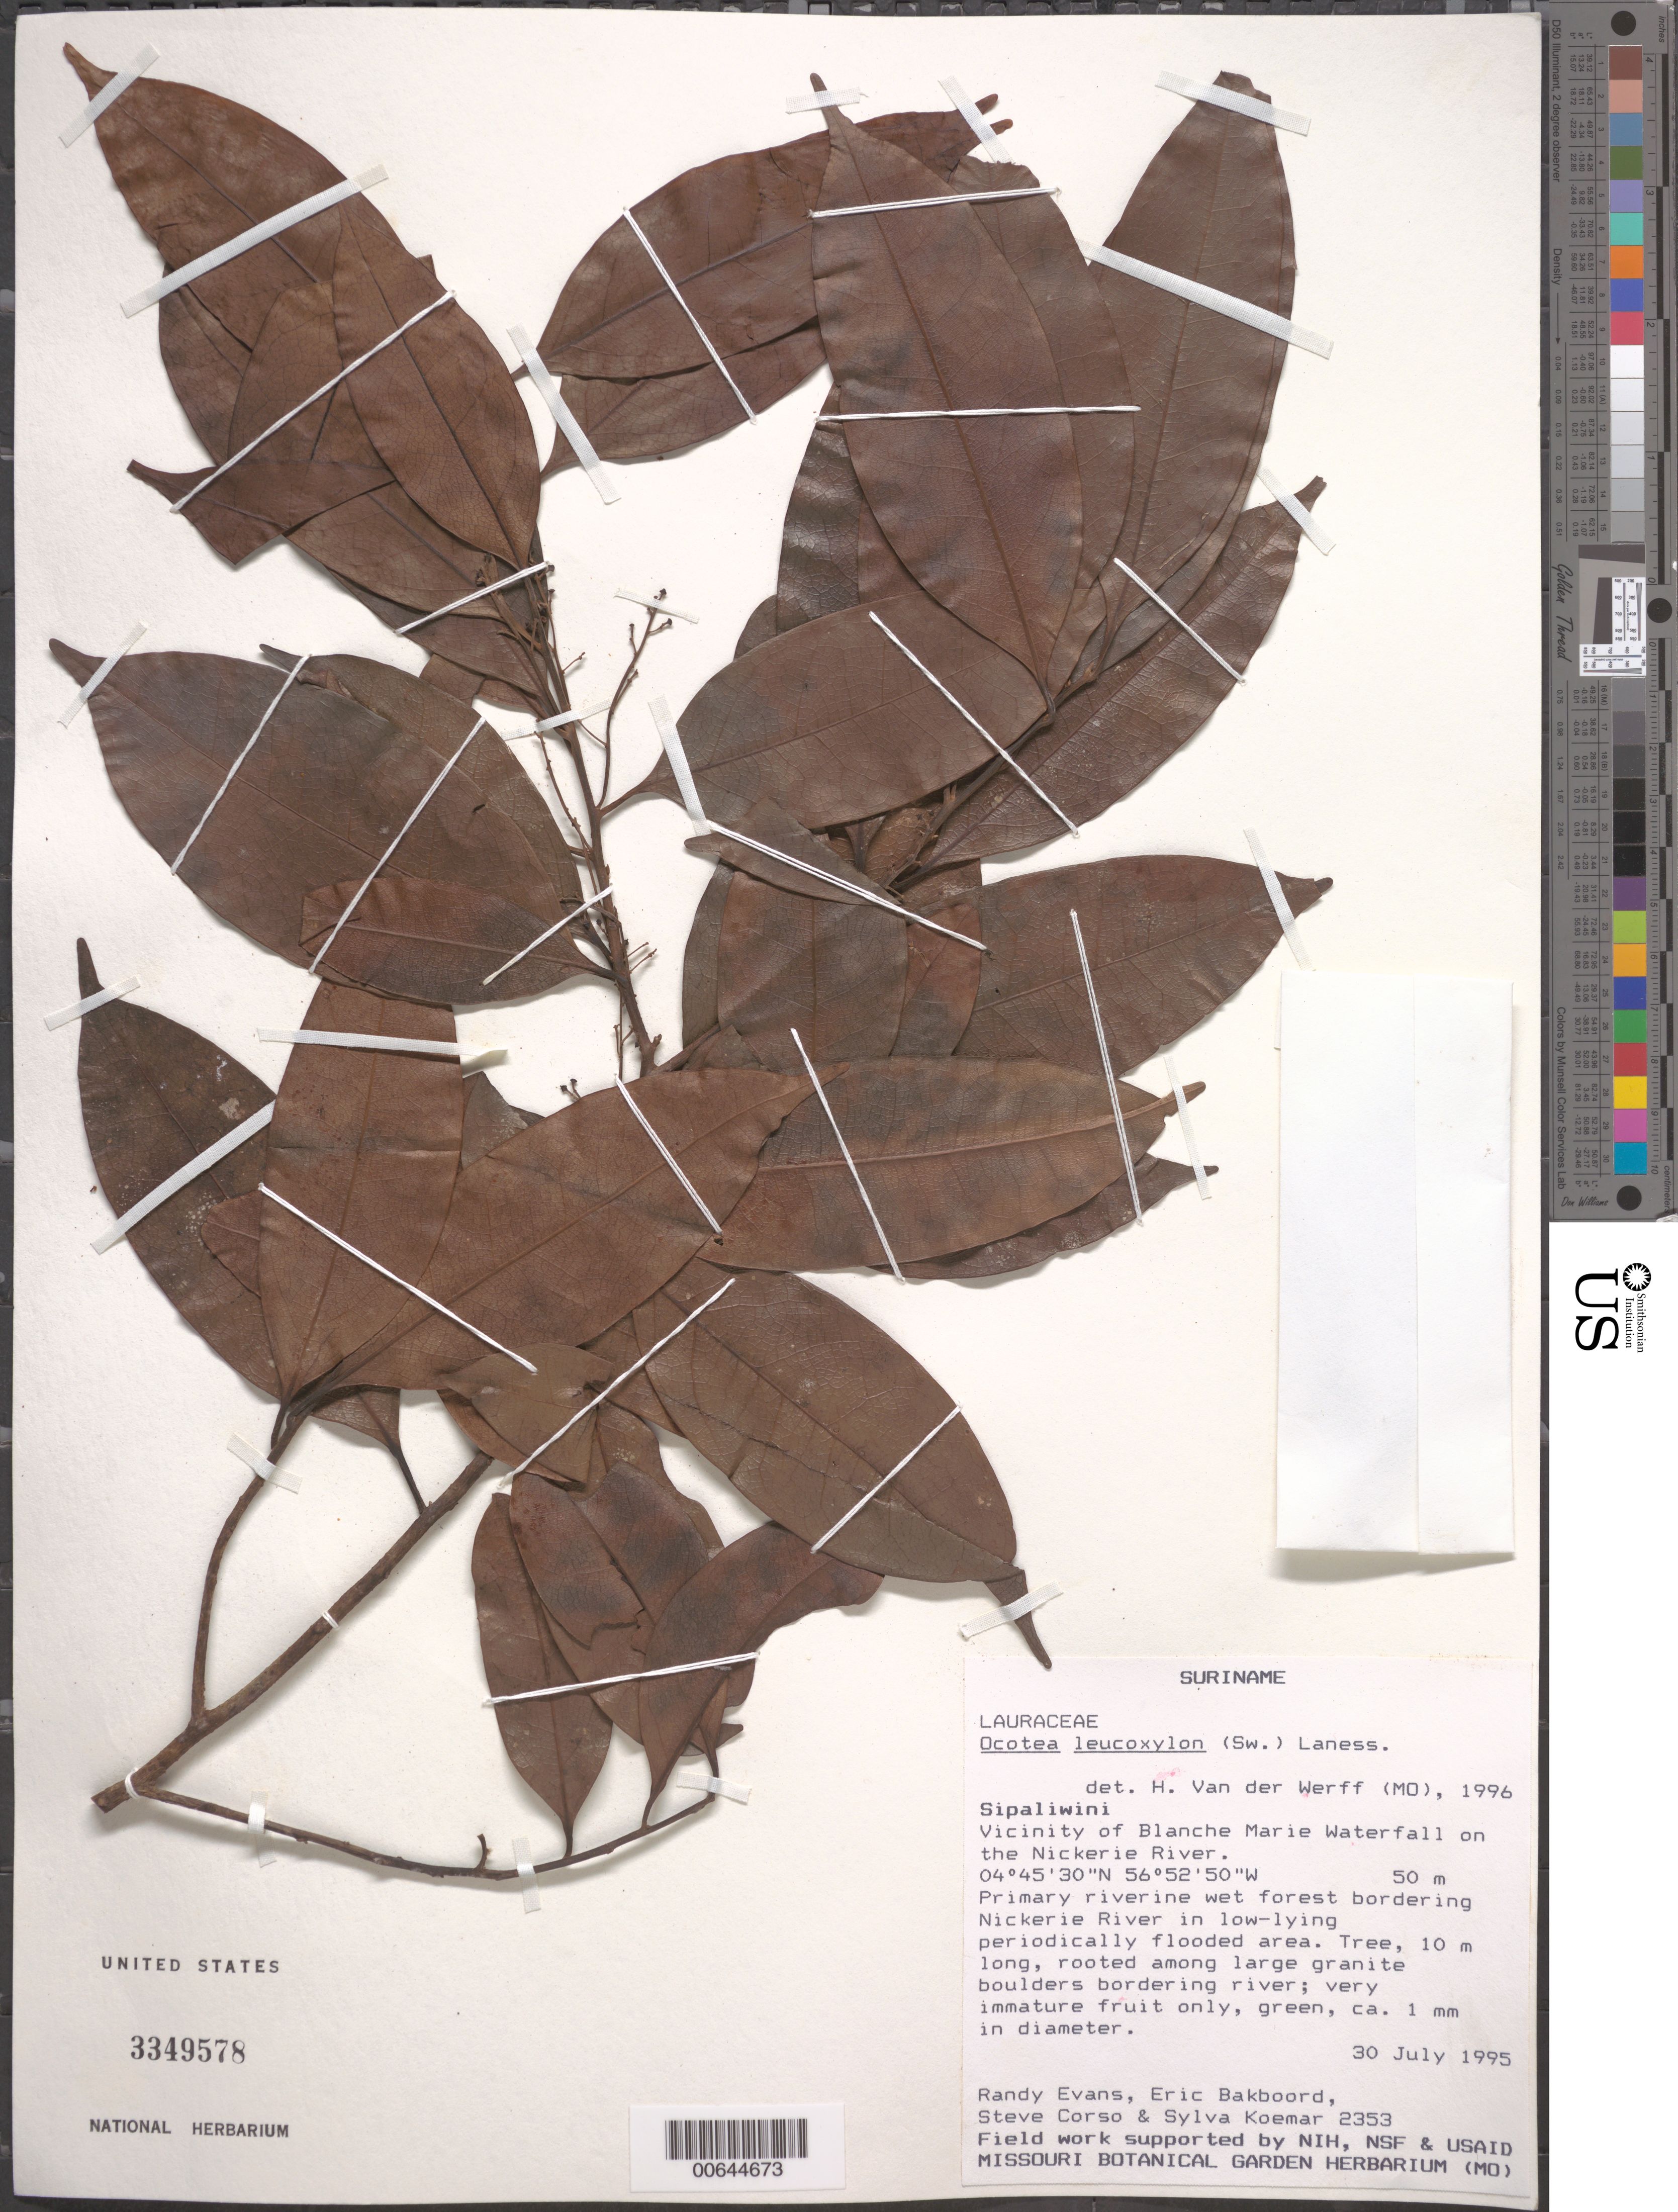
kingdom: Plantae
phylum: Tracheophyta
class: Magnoliopsida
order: Laurales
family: Lauraceae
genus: Ocotea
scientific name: Ocotea leucoxylon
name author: (Sw.) Laness.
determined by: van der Werff, H., (MO), Missouri Botanical Garden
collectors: R. Evans, E. Bakboord, S. Corso & S. Koemar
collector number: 2353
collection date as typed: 30-Jul-95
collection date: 1995-07-30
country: Suriname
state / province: Sipaliwini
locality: Blanche Marie Waterfall, vic., on Nickerie R.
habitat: Primary riverine wet forest bordering on river, in low lying periodically flooded area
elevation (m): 50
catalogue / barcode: US 3349578